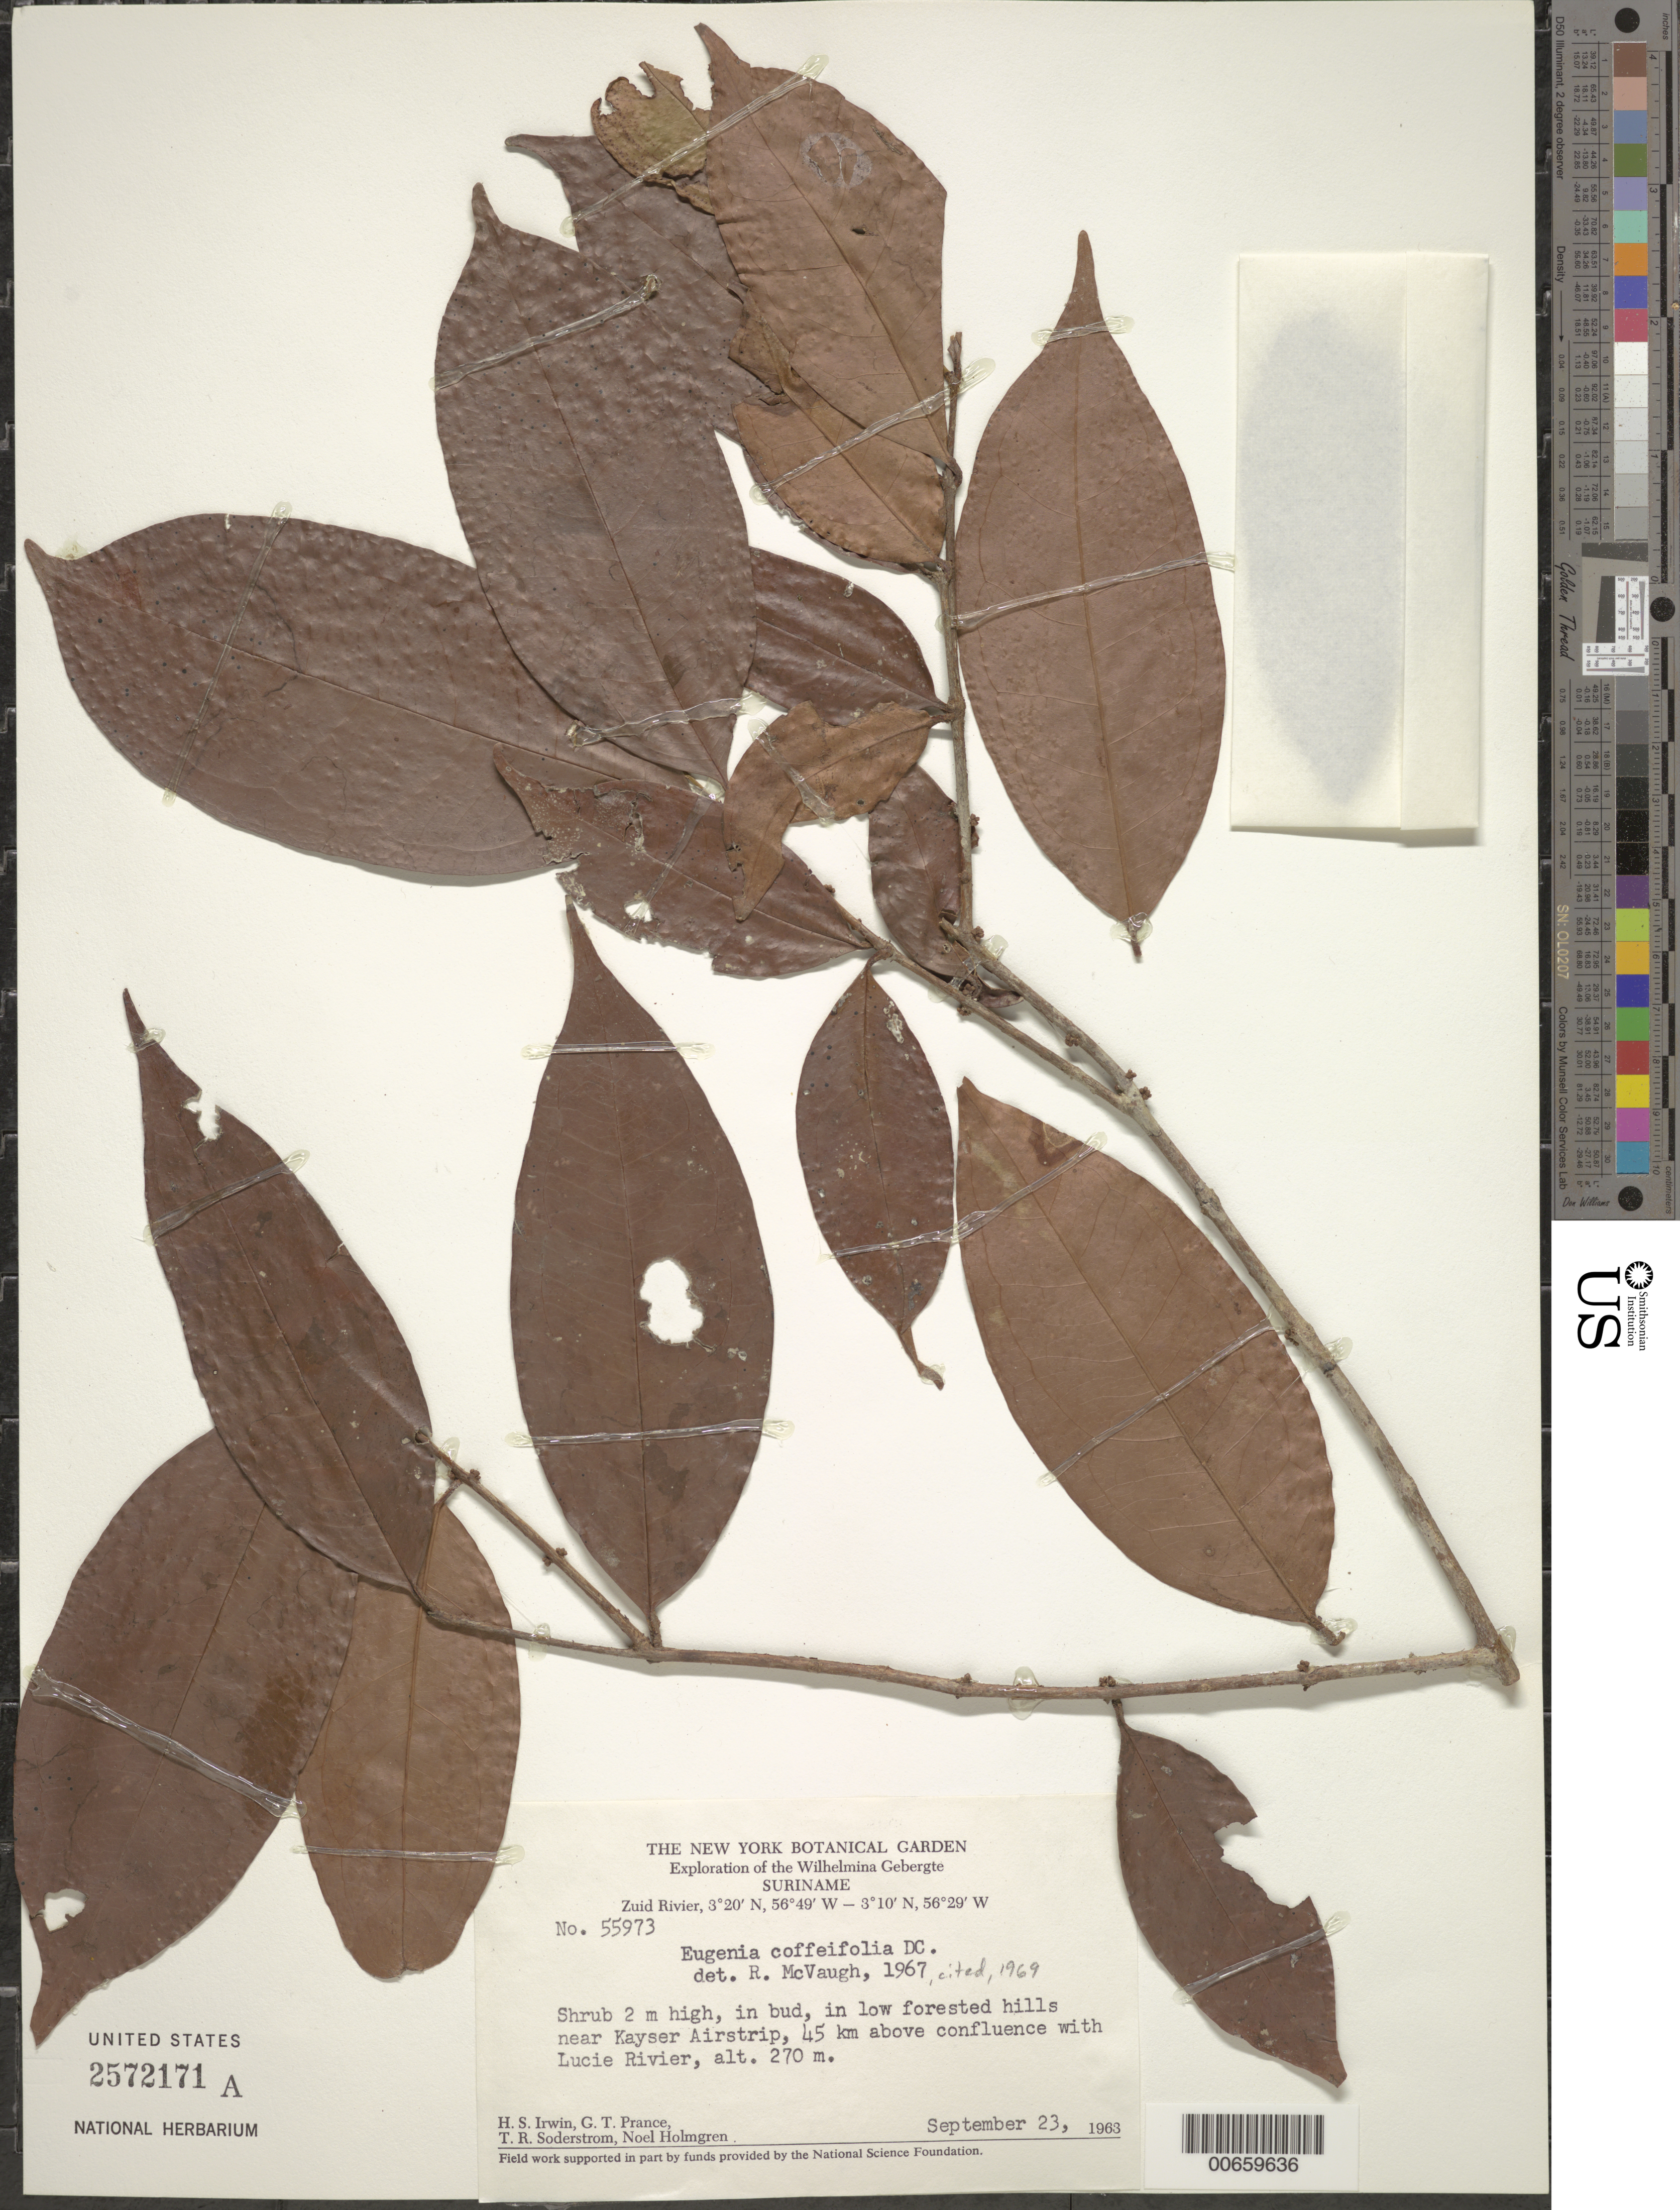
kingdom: Plantae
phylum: Tracheophyta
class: Magnoliopsida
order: Myrtales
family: Myrtaceae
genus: Eugenia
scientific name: Eugenia sinemariensis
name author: Aubl.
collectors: H. Irwin, G. T. Prance, T. R. Soderstrom & N. H. Holmgren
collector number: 55973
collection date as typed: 23-Sep-63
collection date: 1963-09-23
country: Suriname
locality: Kayser Airstrip, Zuid R., 45 km above confl. with Lucie R., Wilhelmina Gebergte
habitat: Low forested hills near airstrip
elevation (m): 270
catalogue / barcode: US 2572171A